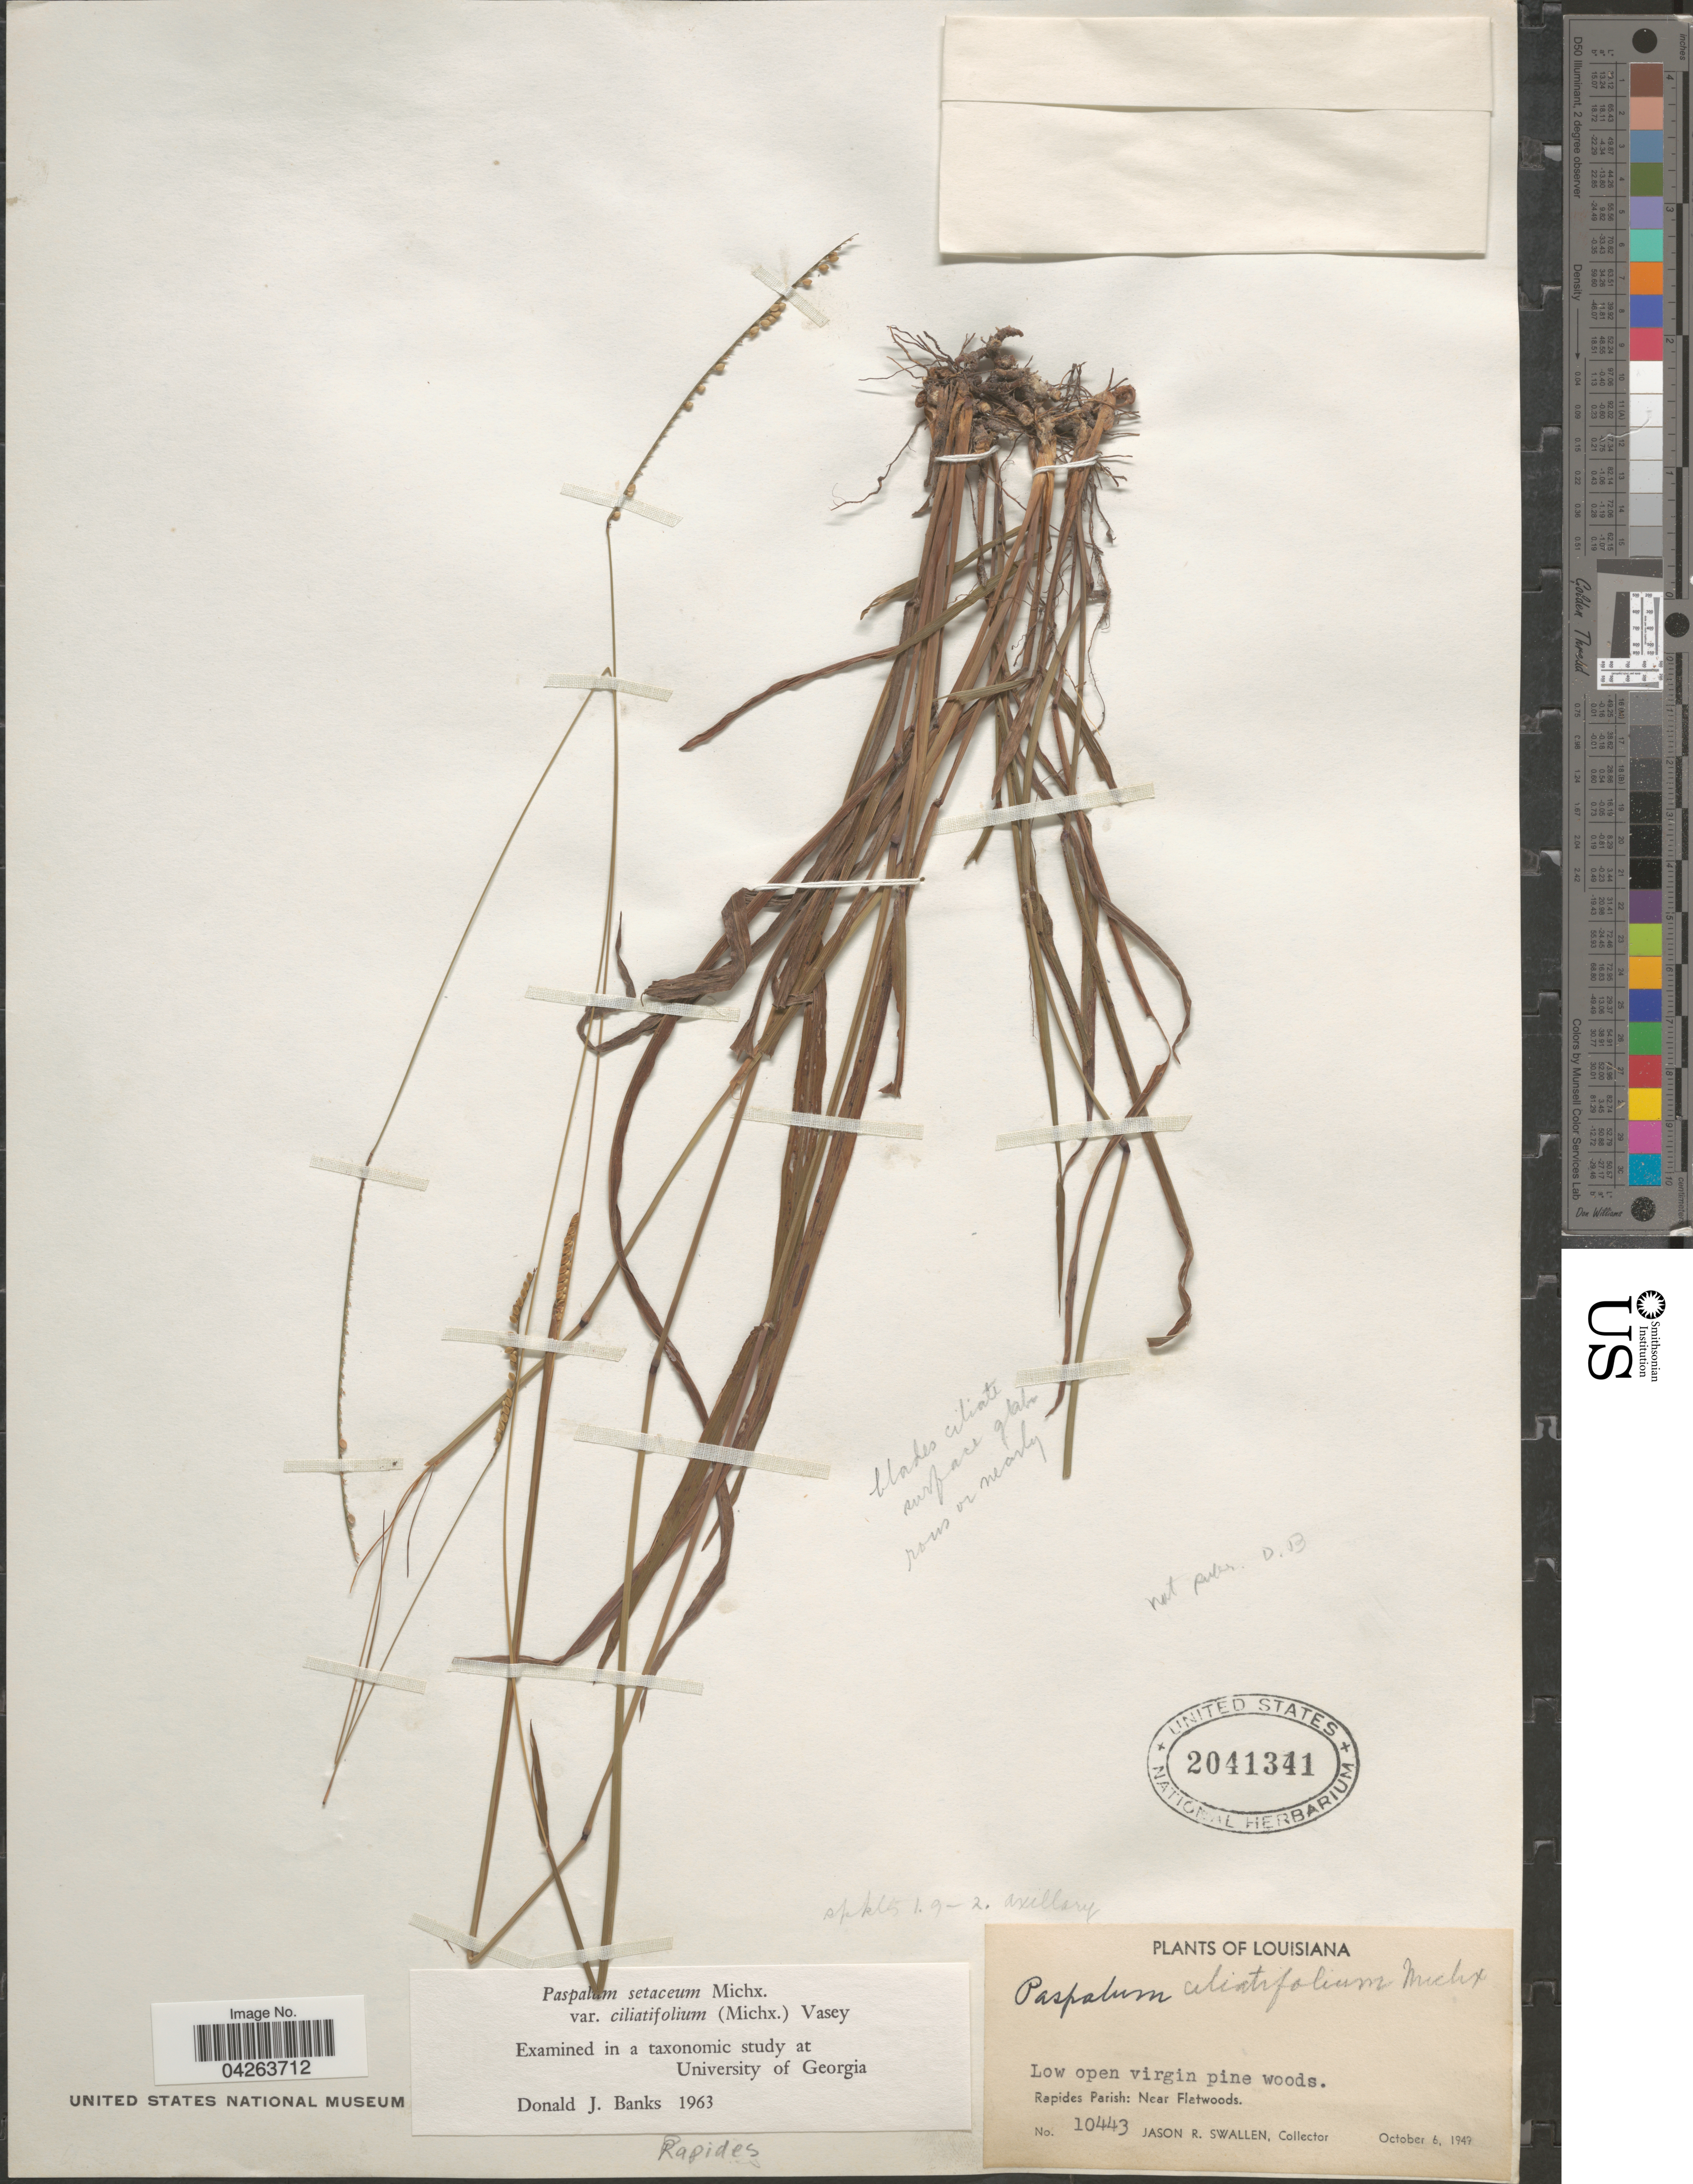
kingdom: Plantae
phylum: Tracheophyta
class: Liliopsida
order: Poales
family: Poaceae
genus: Paspalum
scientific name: Paspalum setaceum var. ciliatifolium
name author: (Michx.) Vasey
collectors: J. R. Swallen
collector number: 10443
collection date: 1949-10-06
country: United States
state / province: Louisiana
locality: Rapides Parish: Near Flatwoods. Rapides.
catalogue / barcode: US 2041341